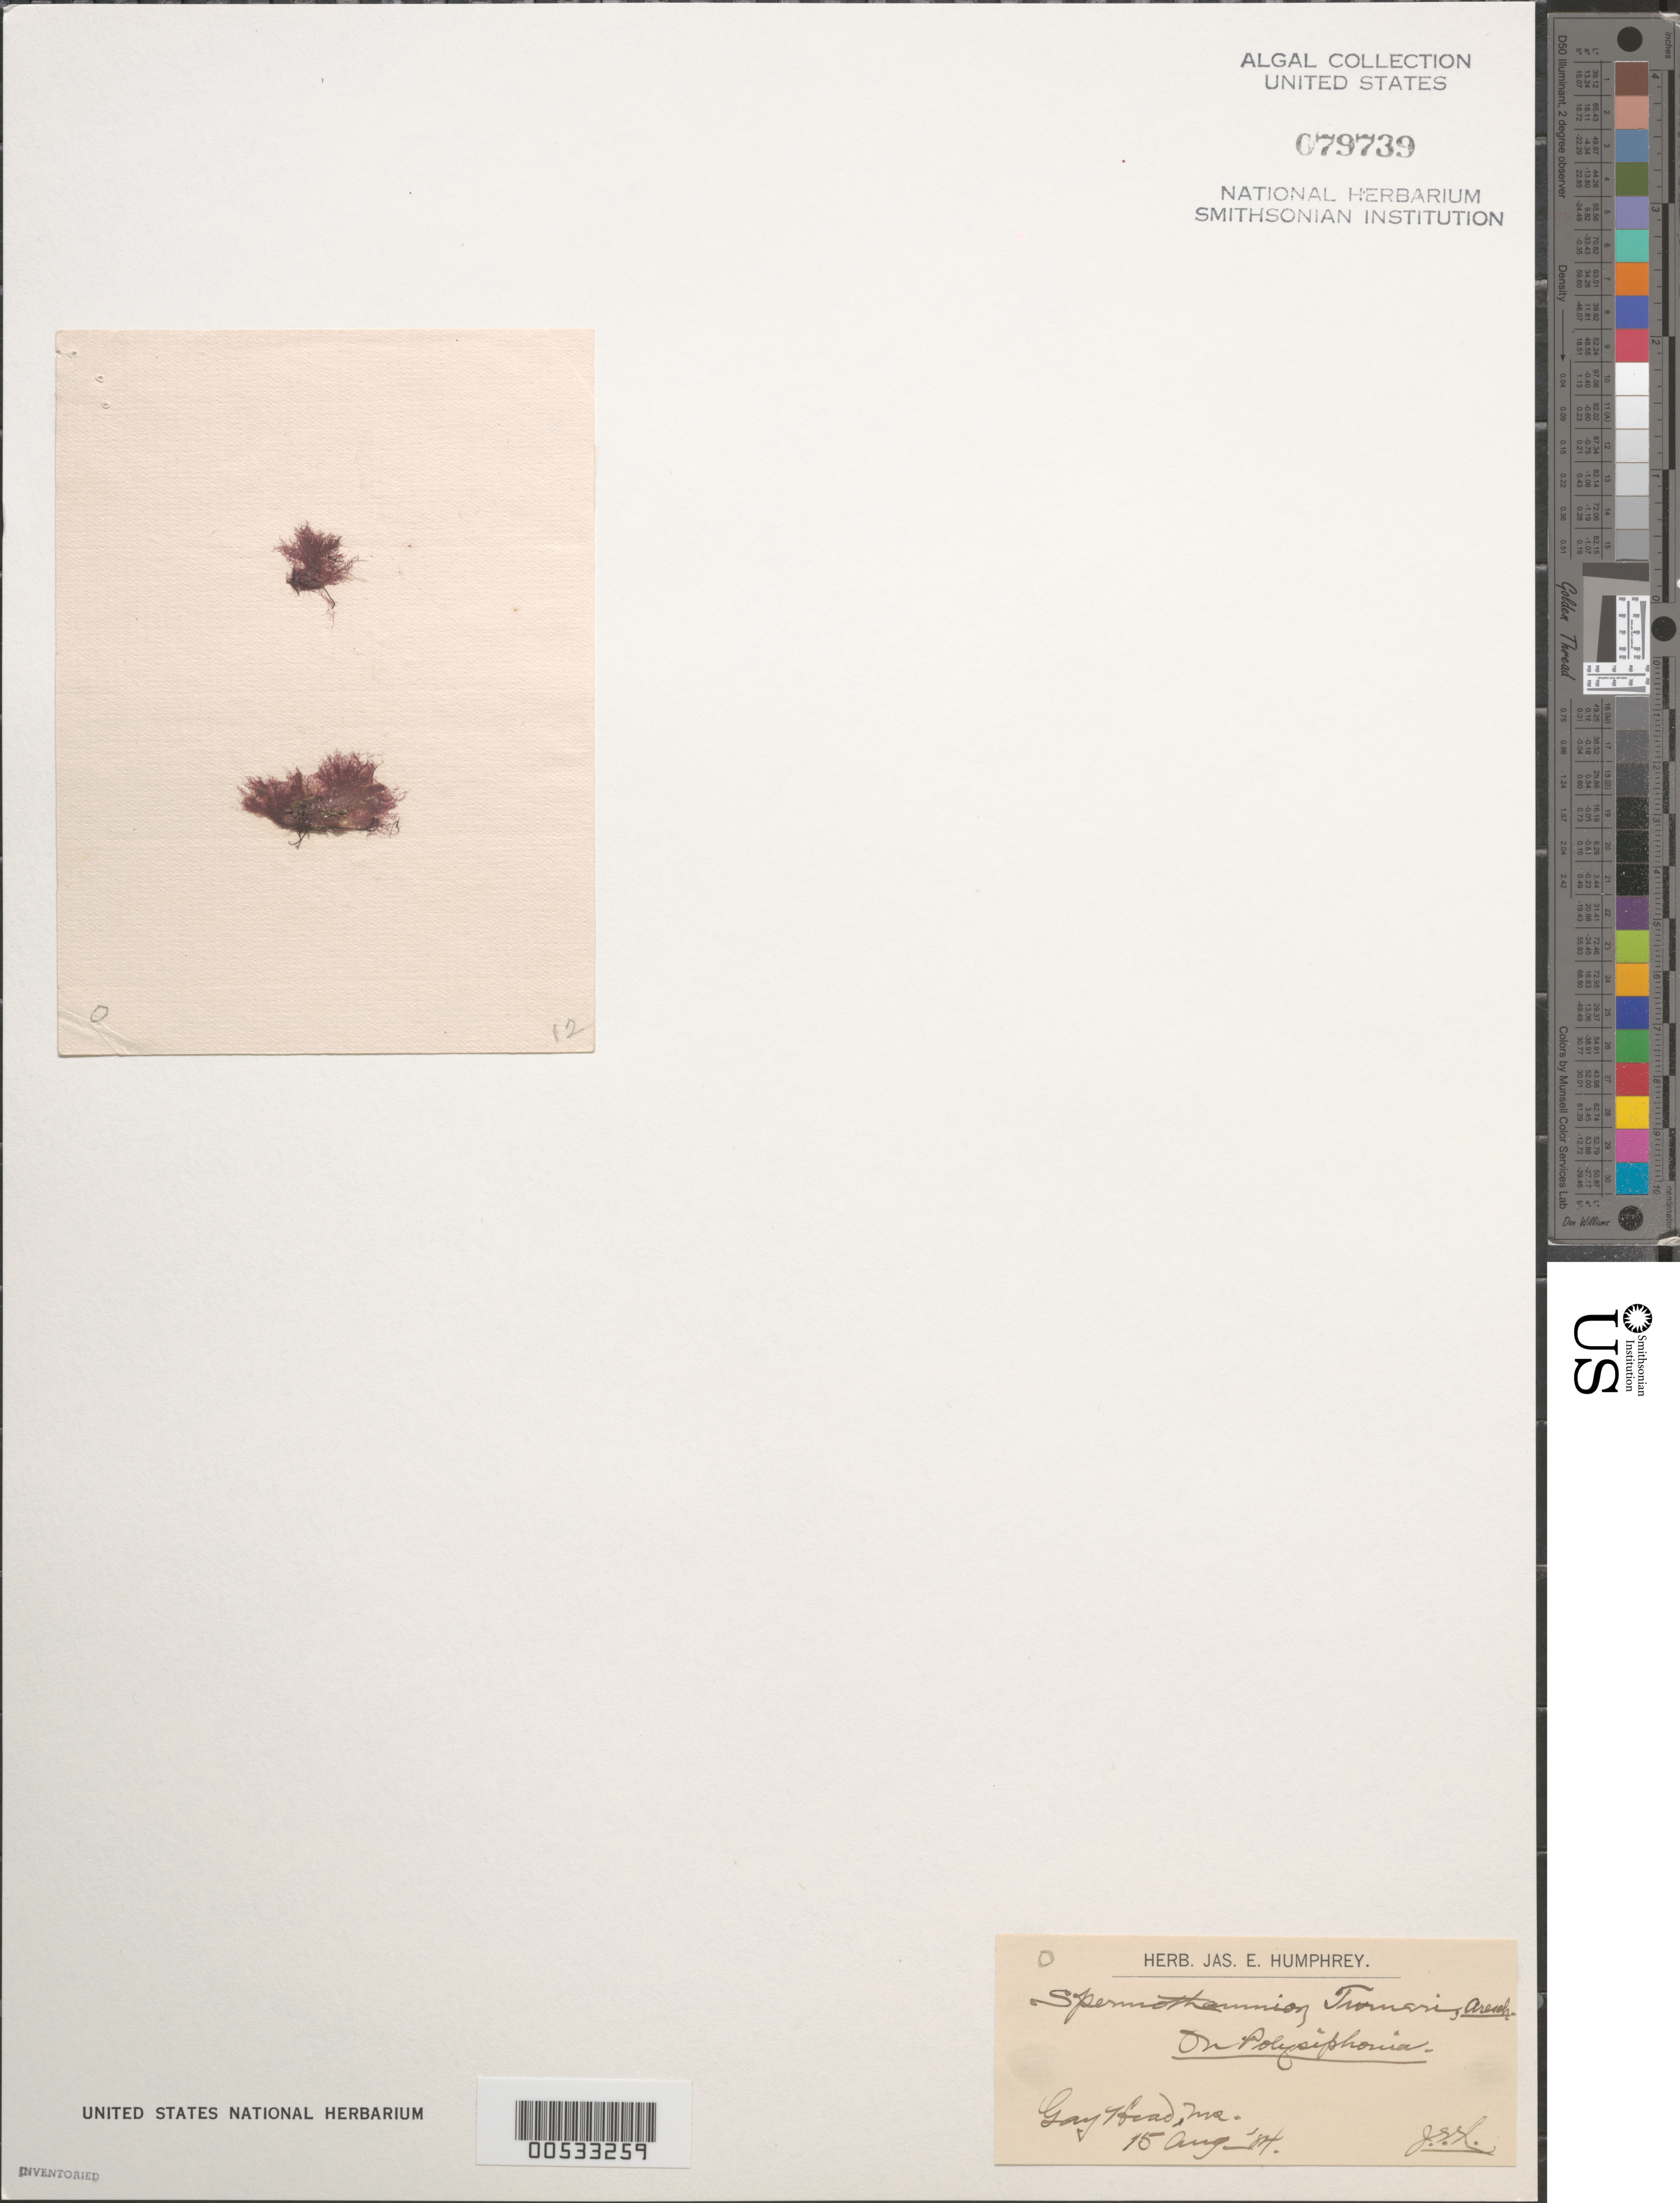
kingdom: Plantae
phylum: Rhodophyta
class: Florideophyceae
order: Ceramiales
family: Ceramiaceae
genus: Scagelothamnion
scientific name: Scagelothamnion turneri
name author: (Mert. ex Roth) A. Athanasiadis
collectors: J. Humphrey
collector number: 12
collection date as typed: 15 Aug 1884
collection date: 1884-08-15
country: United States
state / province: Massachusetts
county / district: Dukes County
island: Martha's Vineyard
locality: Gay Head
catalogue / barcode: US 79739